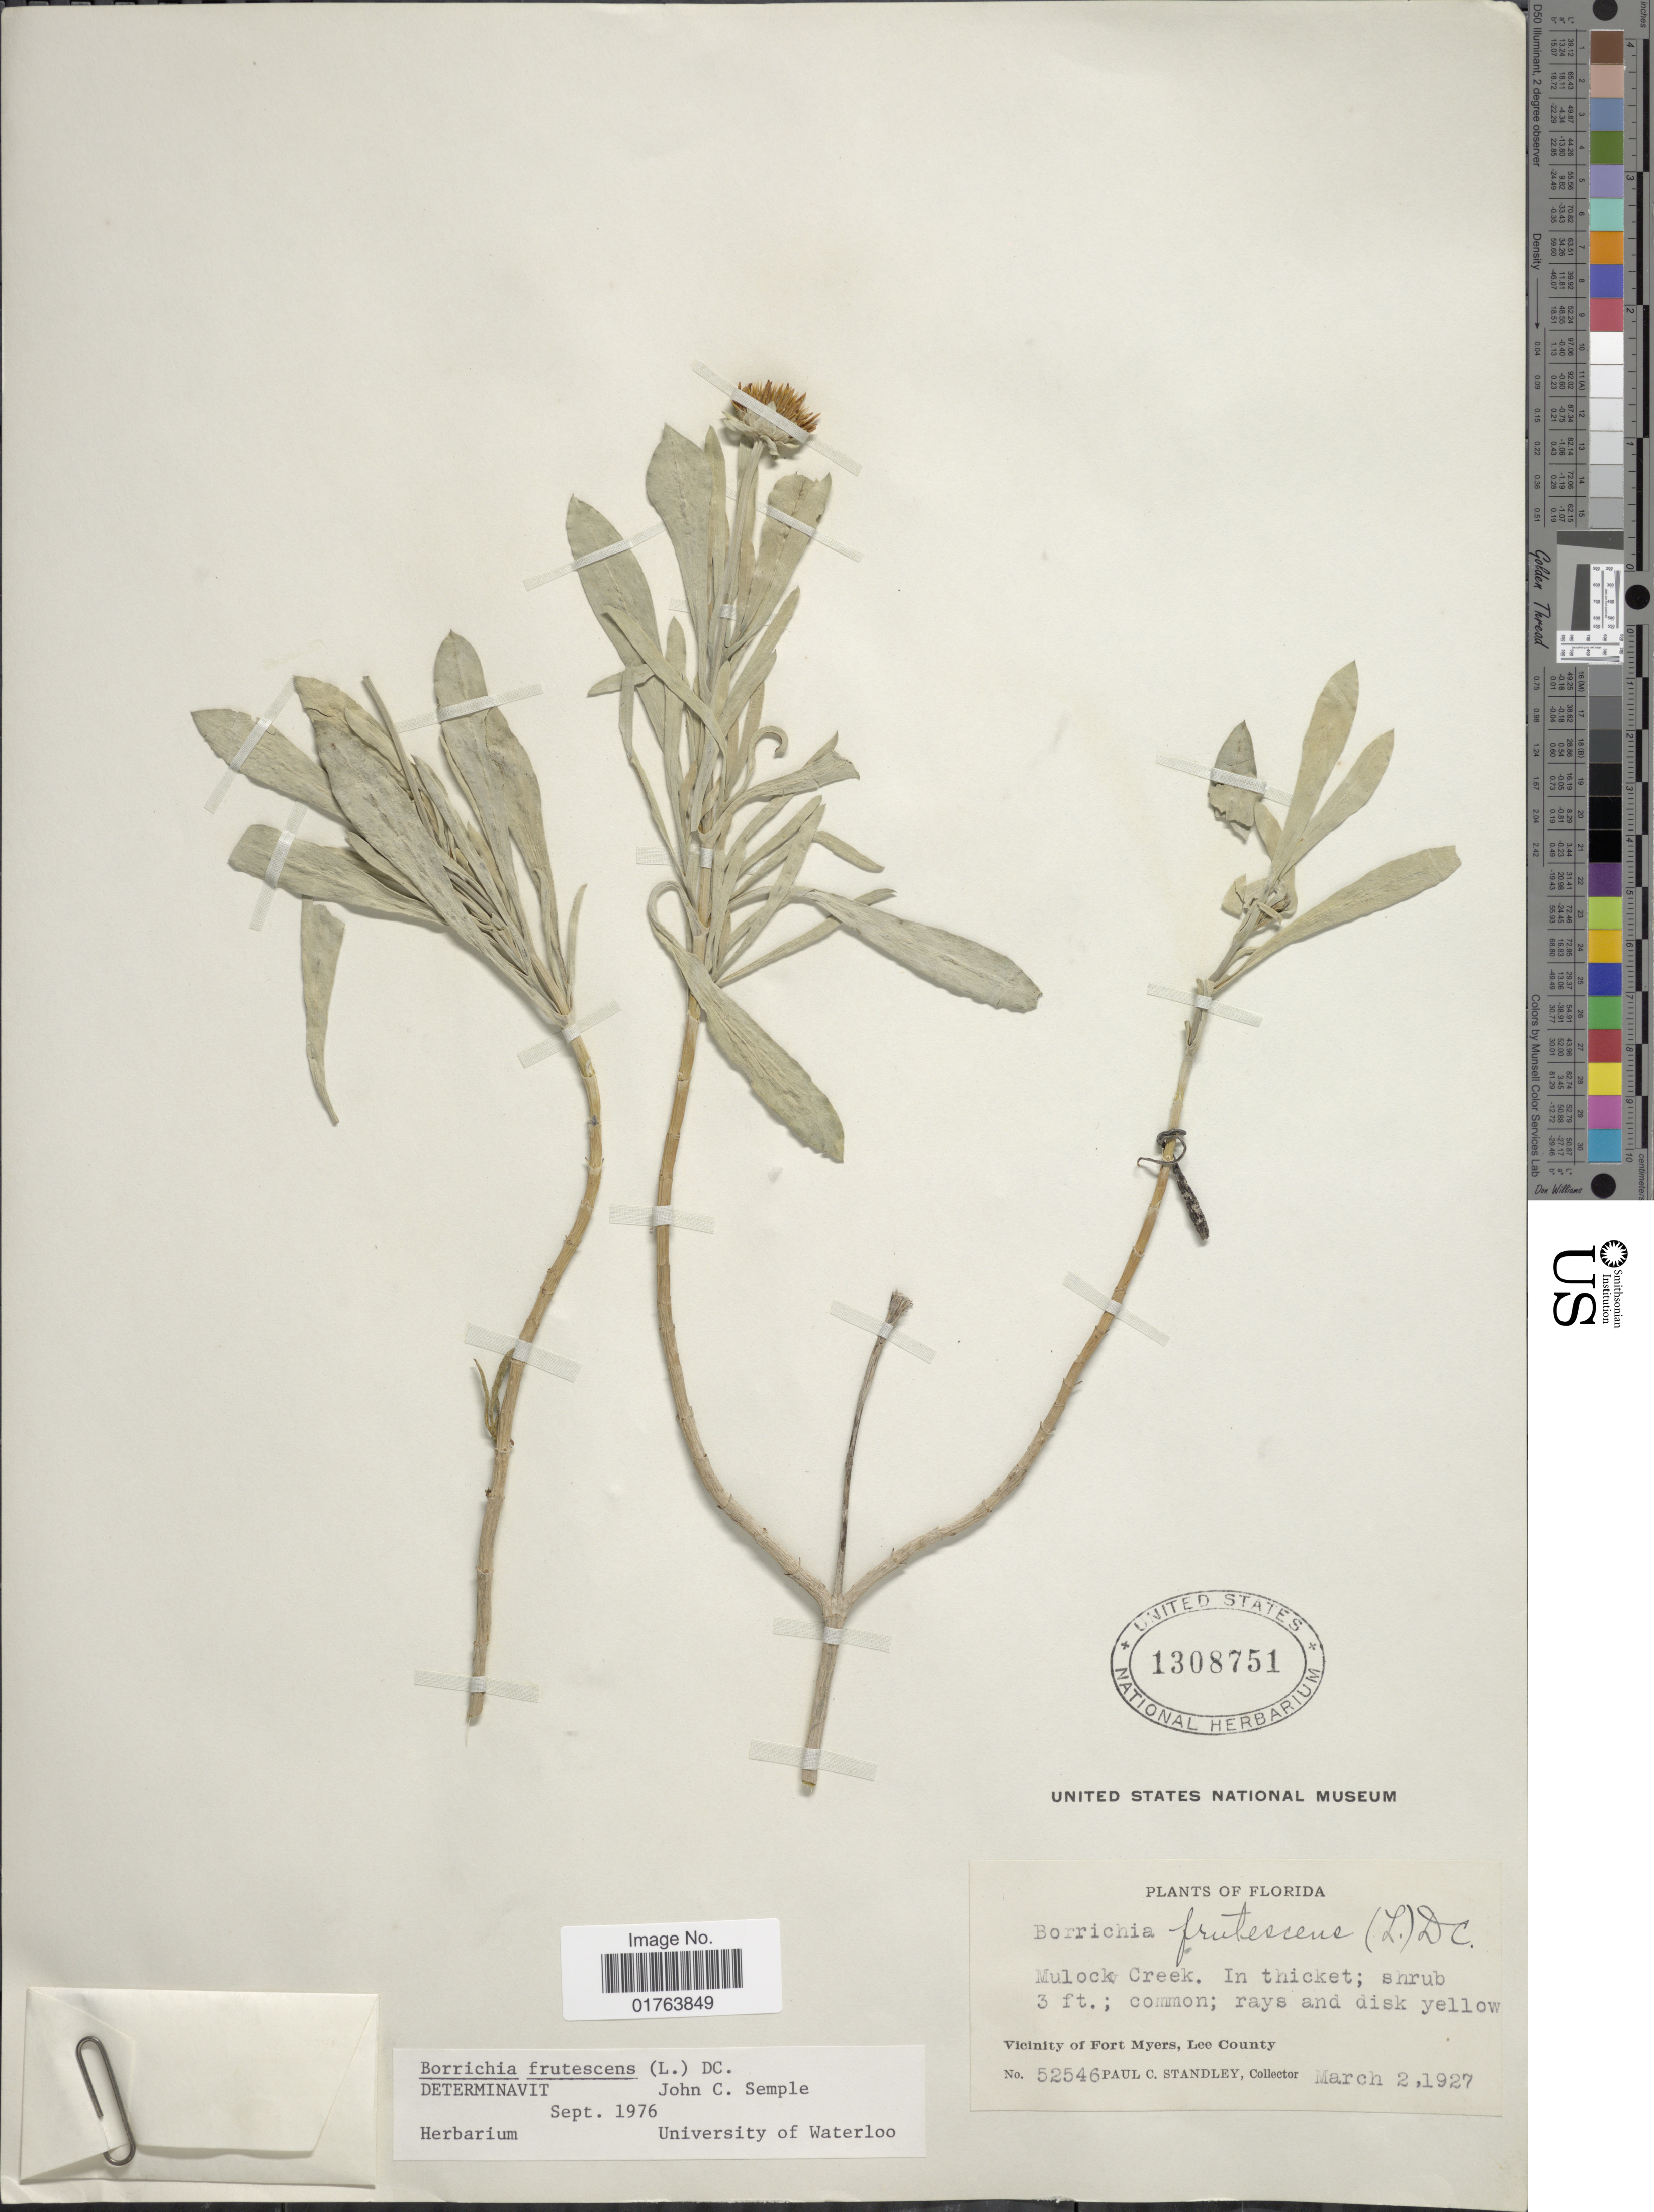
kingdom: Plantae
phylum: Tracheophyta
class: Magnoliopsida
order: Asterales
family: Asteraceae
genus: Borrichia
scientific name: Borrichia frutescens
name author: (L.) DC.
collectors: P. C. Standley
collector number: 52546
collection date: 1927-03-02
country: United States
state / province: Florida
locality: Vicinity of Fort Myers, Lee County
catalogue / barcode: US 1308751